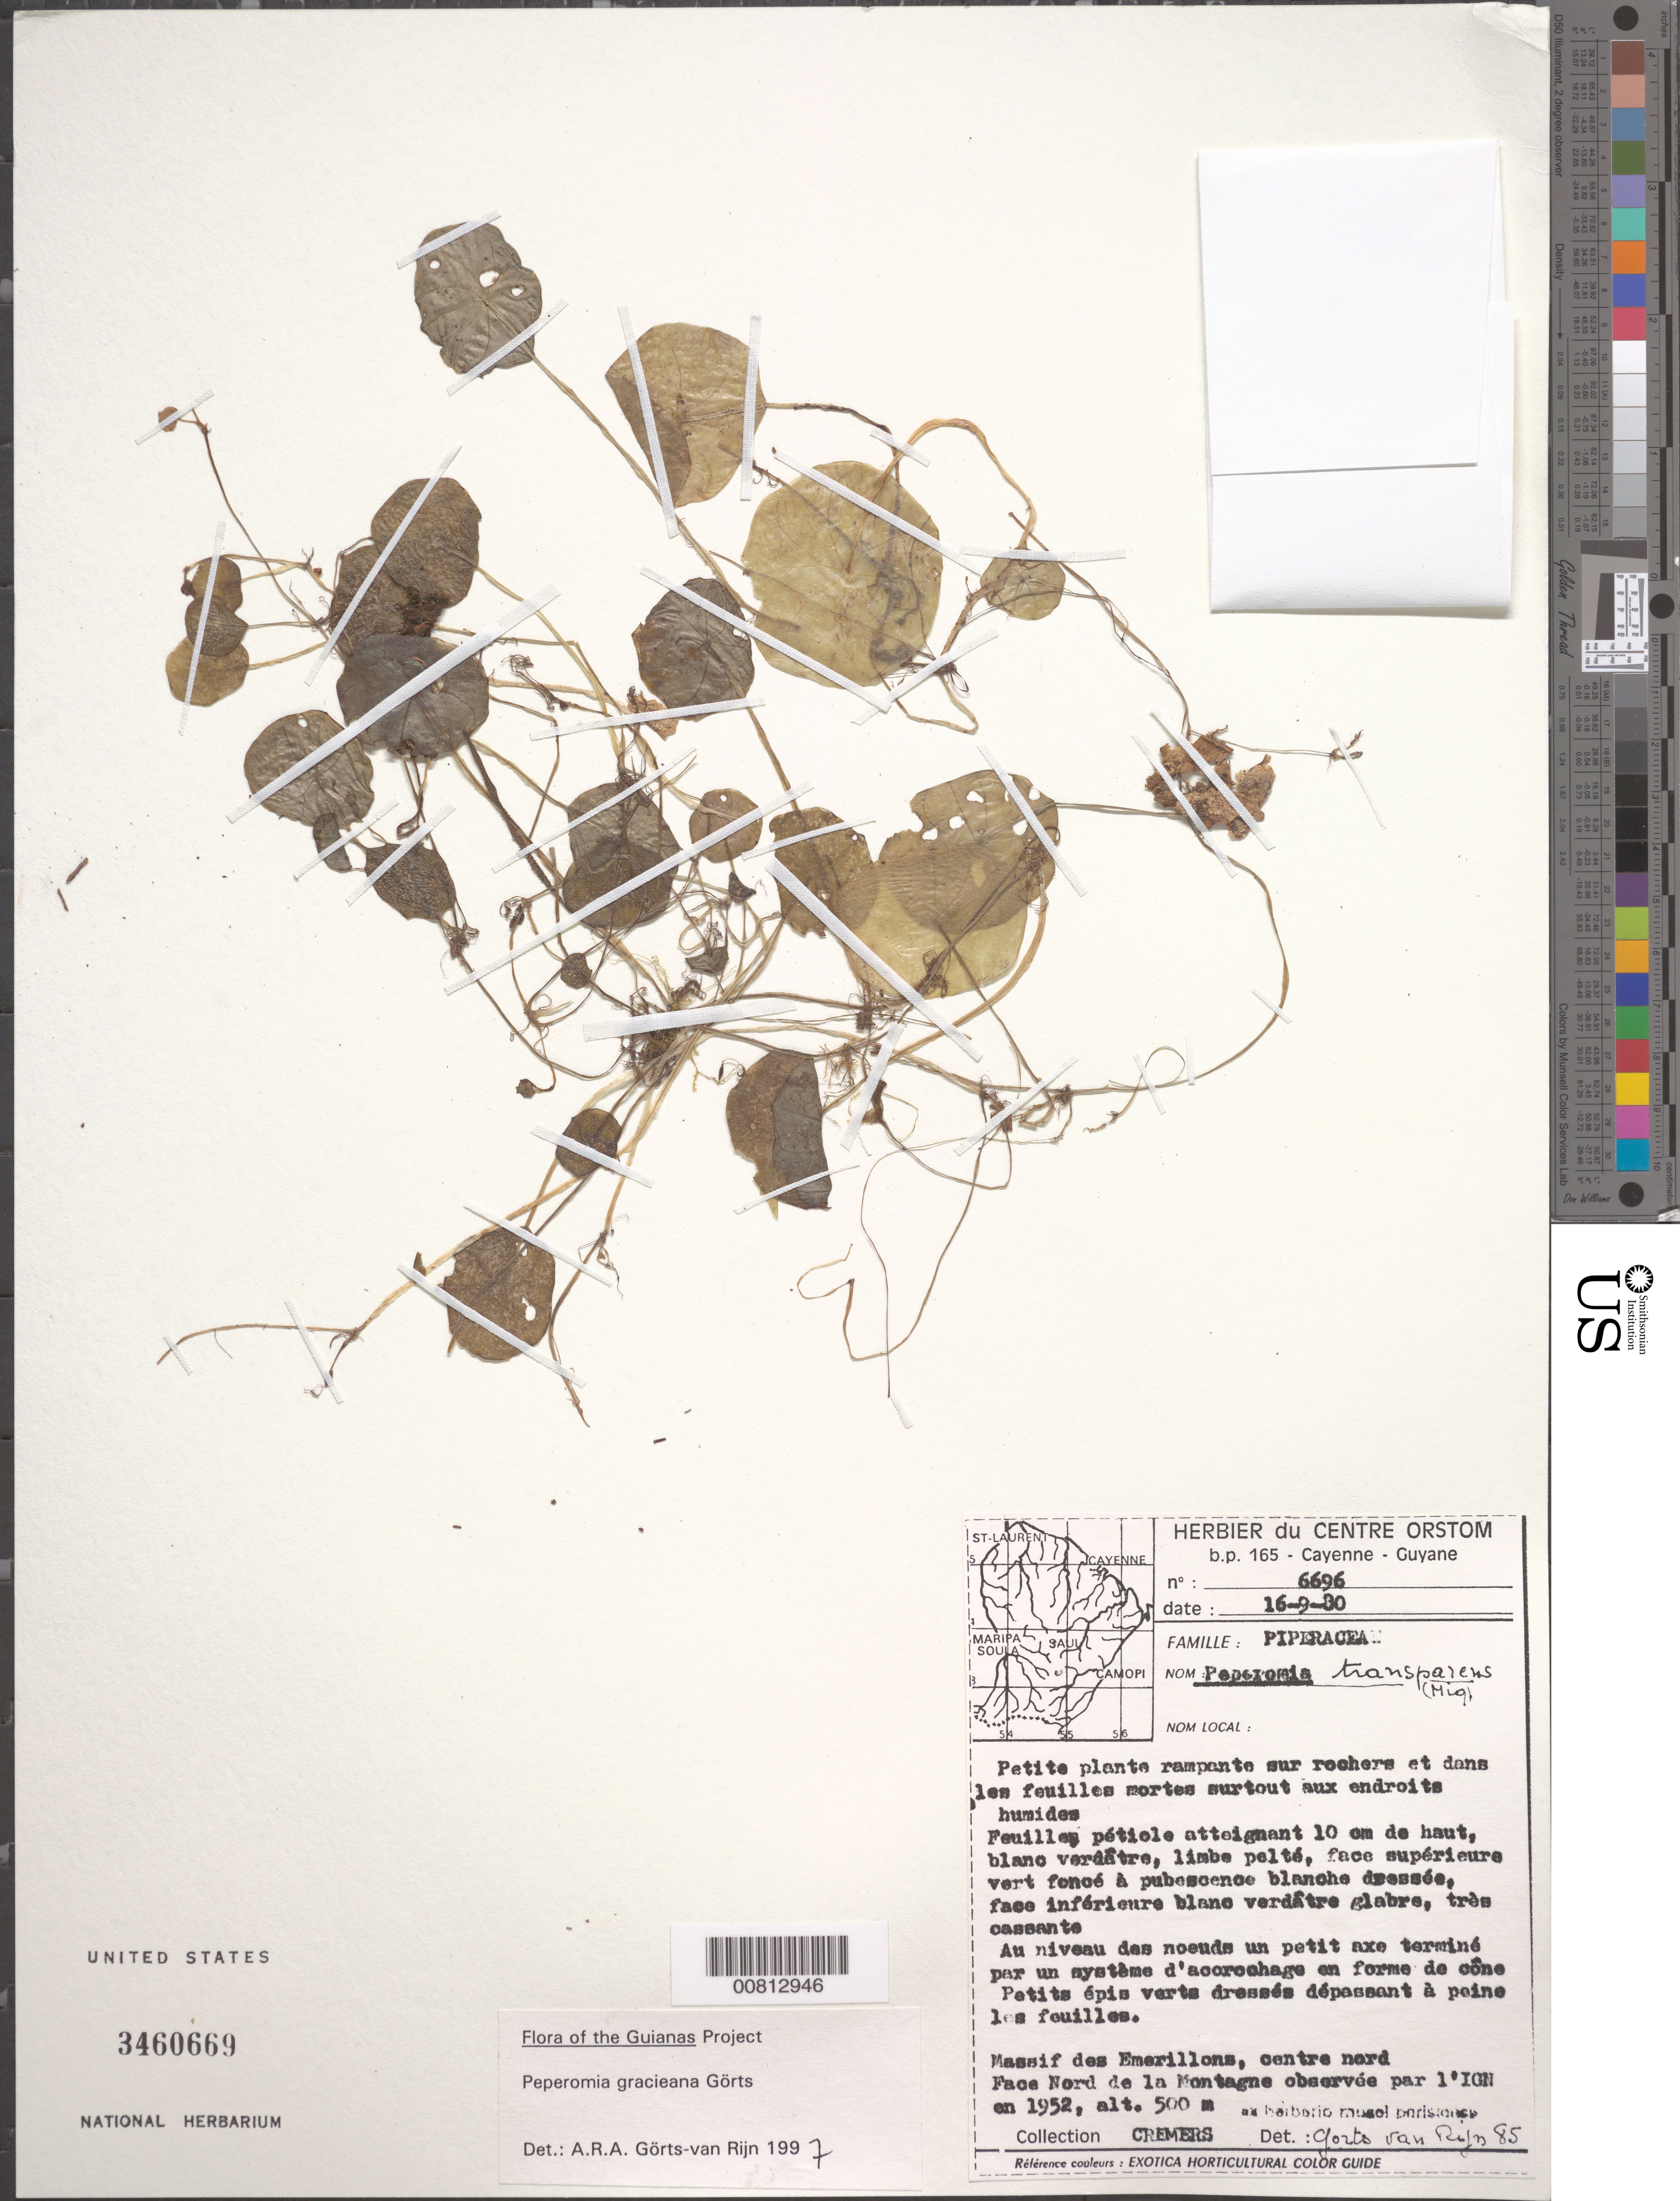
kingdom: Plantae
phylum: Tracheophyta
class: Magnoliopsida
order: Piperales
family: Piperaceae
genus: Peperomia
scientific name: Peperomia gracieana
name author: Görts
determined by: Görts-van Rijn, A. R. A.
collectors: G. Cremers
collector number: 6696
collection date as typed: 16-Sep-80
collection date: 1980-09-16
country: French Guiana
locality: Émerillon Massif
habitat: Sur rocfhers et dans les feuilles mortes surtout aux endroits humides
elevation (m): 500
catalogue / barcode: US 3460669